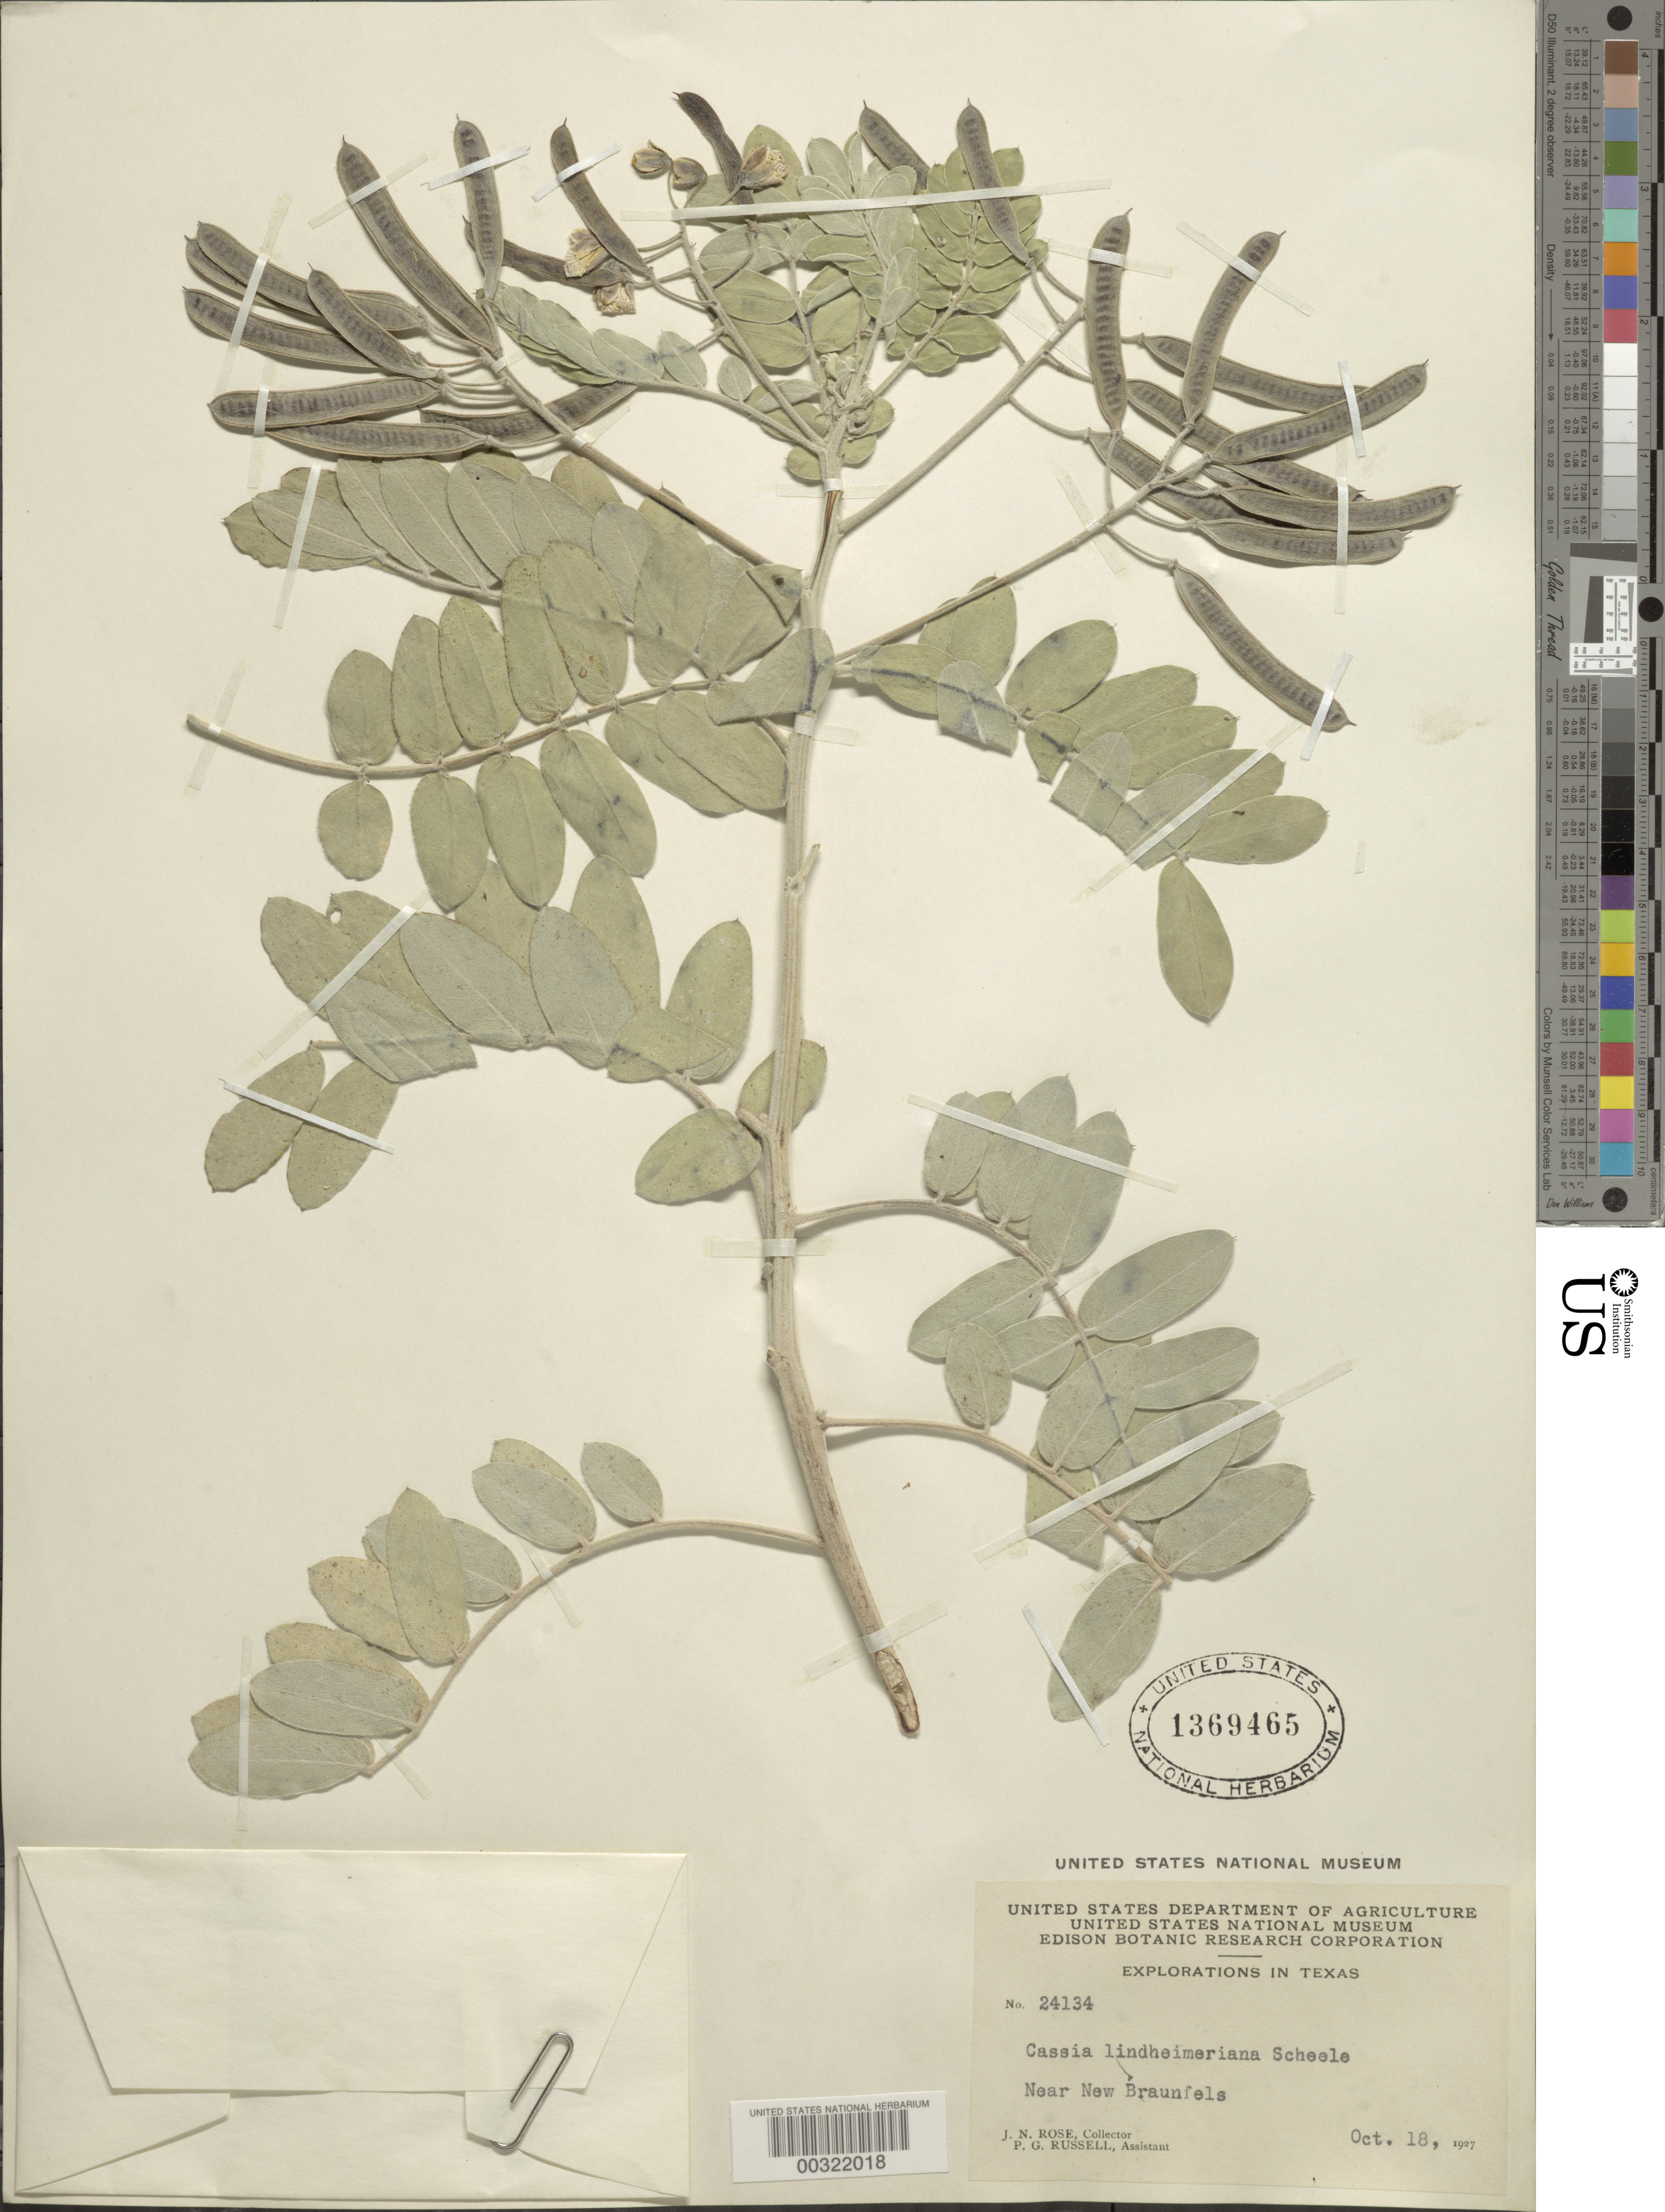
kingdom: Plantae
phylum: Tracheophyta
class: Magnoliopsida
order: Fabales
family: Fabaceae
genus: Senna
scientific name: Senna lindheimeriana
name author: (Scheele) H.S. Irwin & Barneby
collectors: J. N. Rose & P. G. Russell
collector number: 24134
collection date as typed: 18 Oct 1927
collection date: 1927-10-18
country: United States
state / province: Texas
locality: Near new braunfels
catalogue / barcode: US 1369465